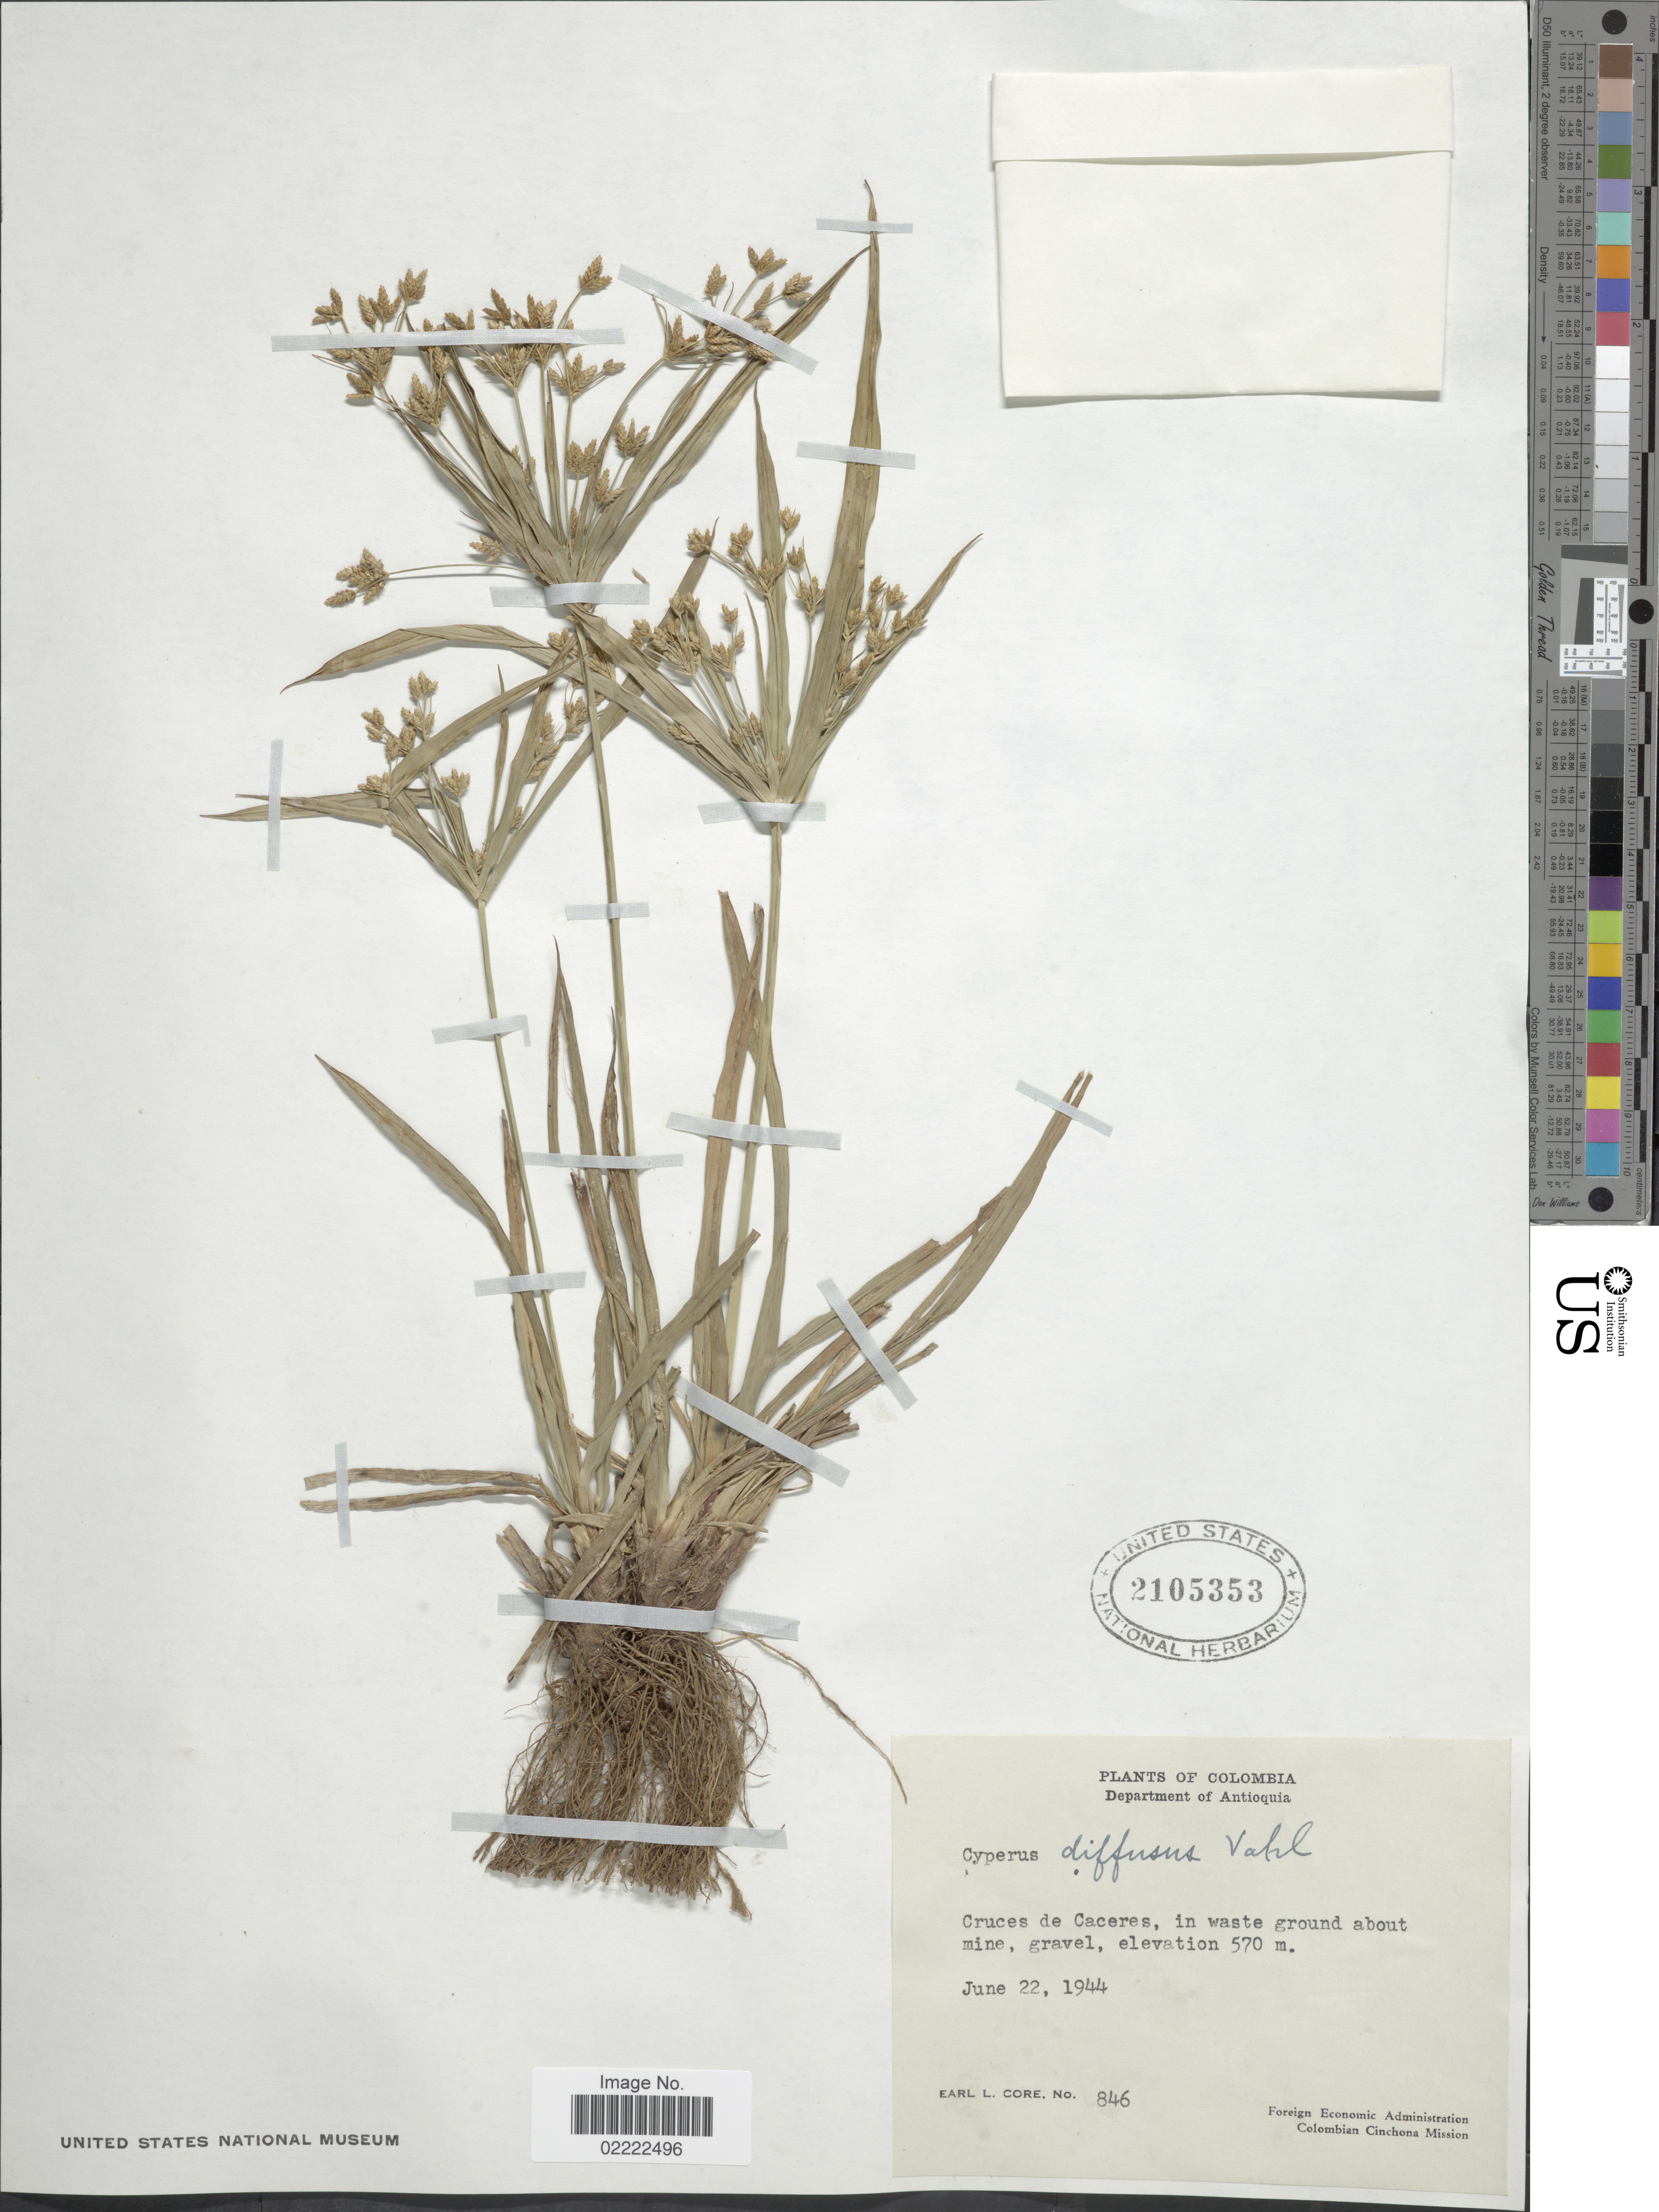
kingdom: Plantae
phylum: Tracheophyta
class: Liliopsida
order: Poales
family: Cyperaceae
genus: Cyperus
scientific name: Cyperus laxus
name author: Lam.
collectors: E. L. Core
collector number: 846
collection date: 1944-06-22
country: Colombia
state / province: Antioquia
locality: Cruces de Caceres, in waste ground about mine, gravel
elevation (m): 570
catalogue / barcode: US 2105353